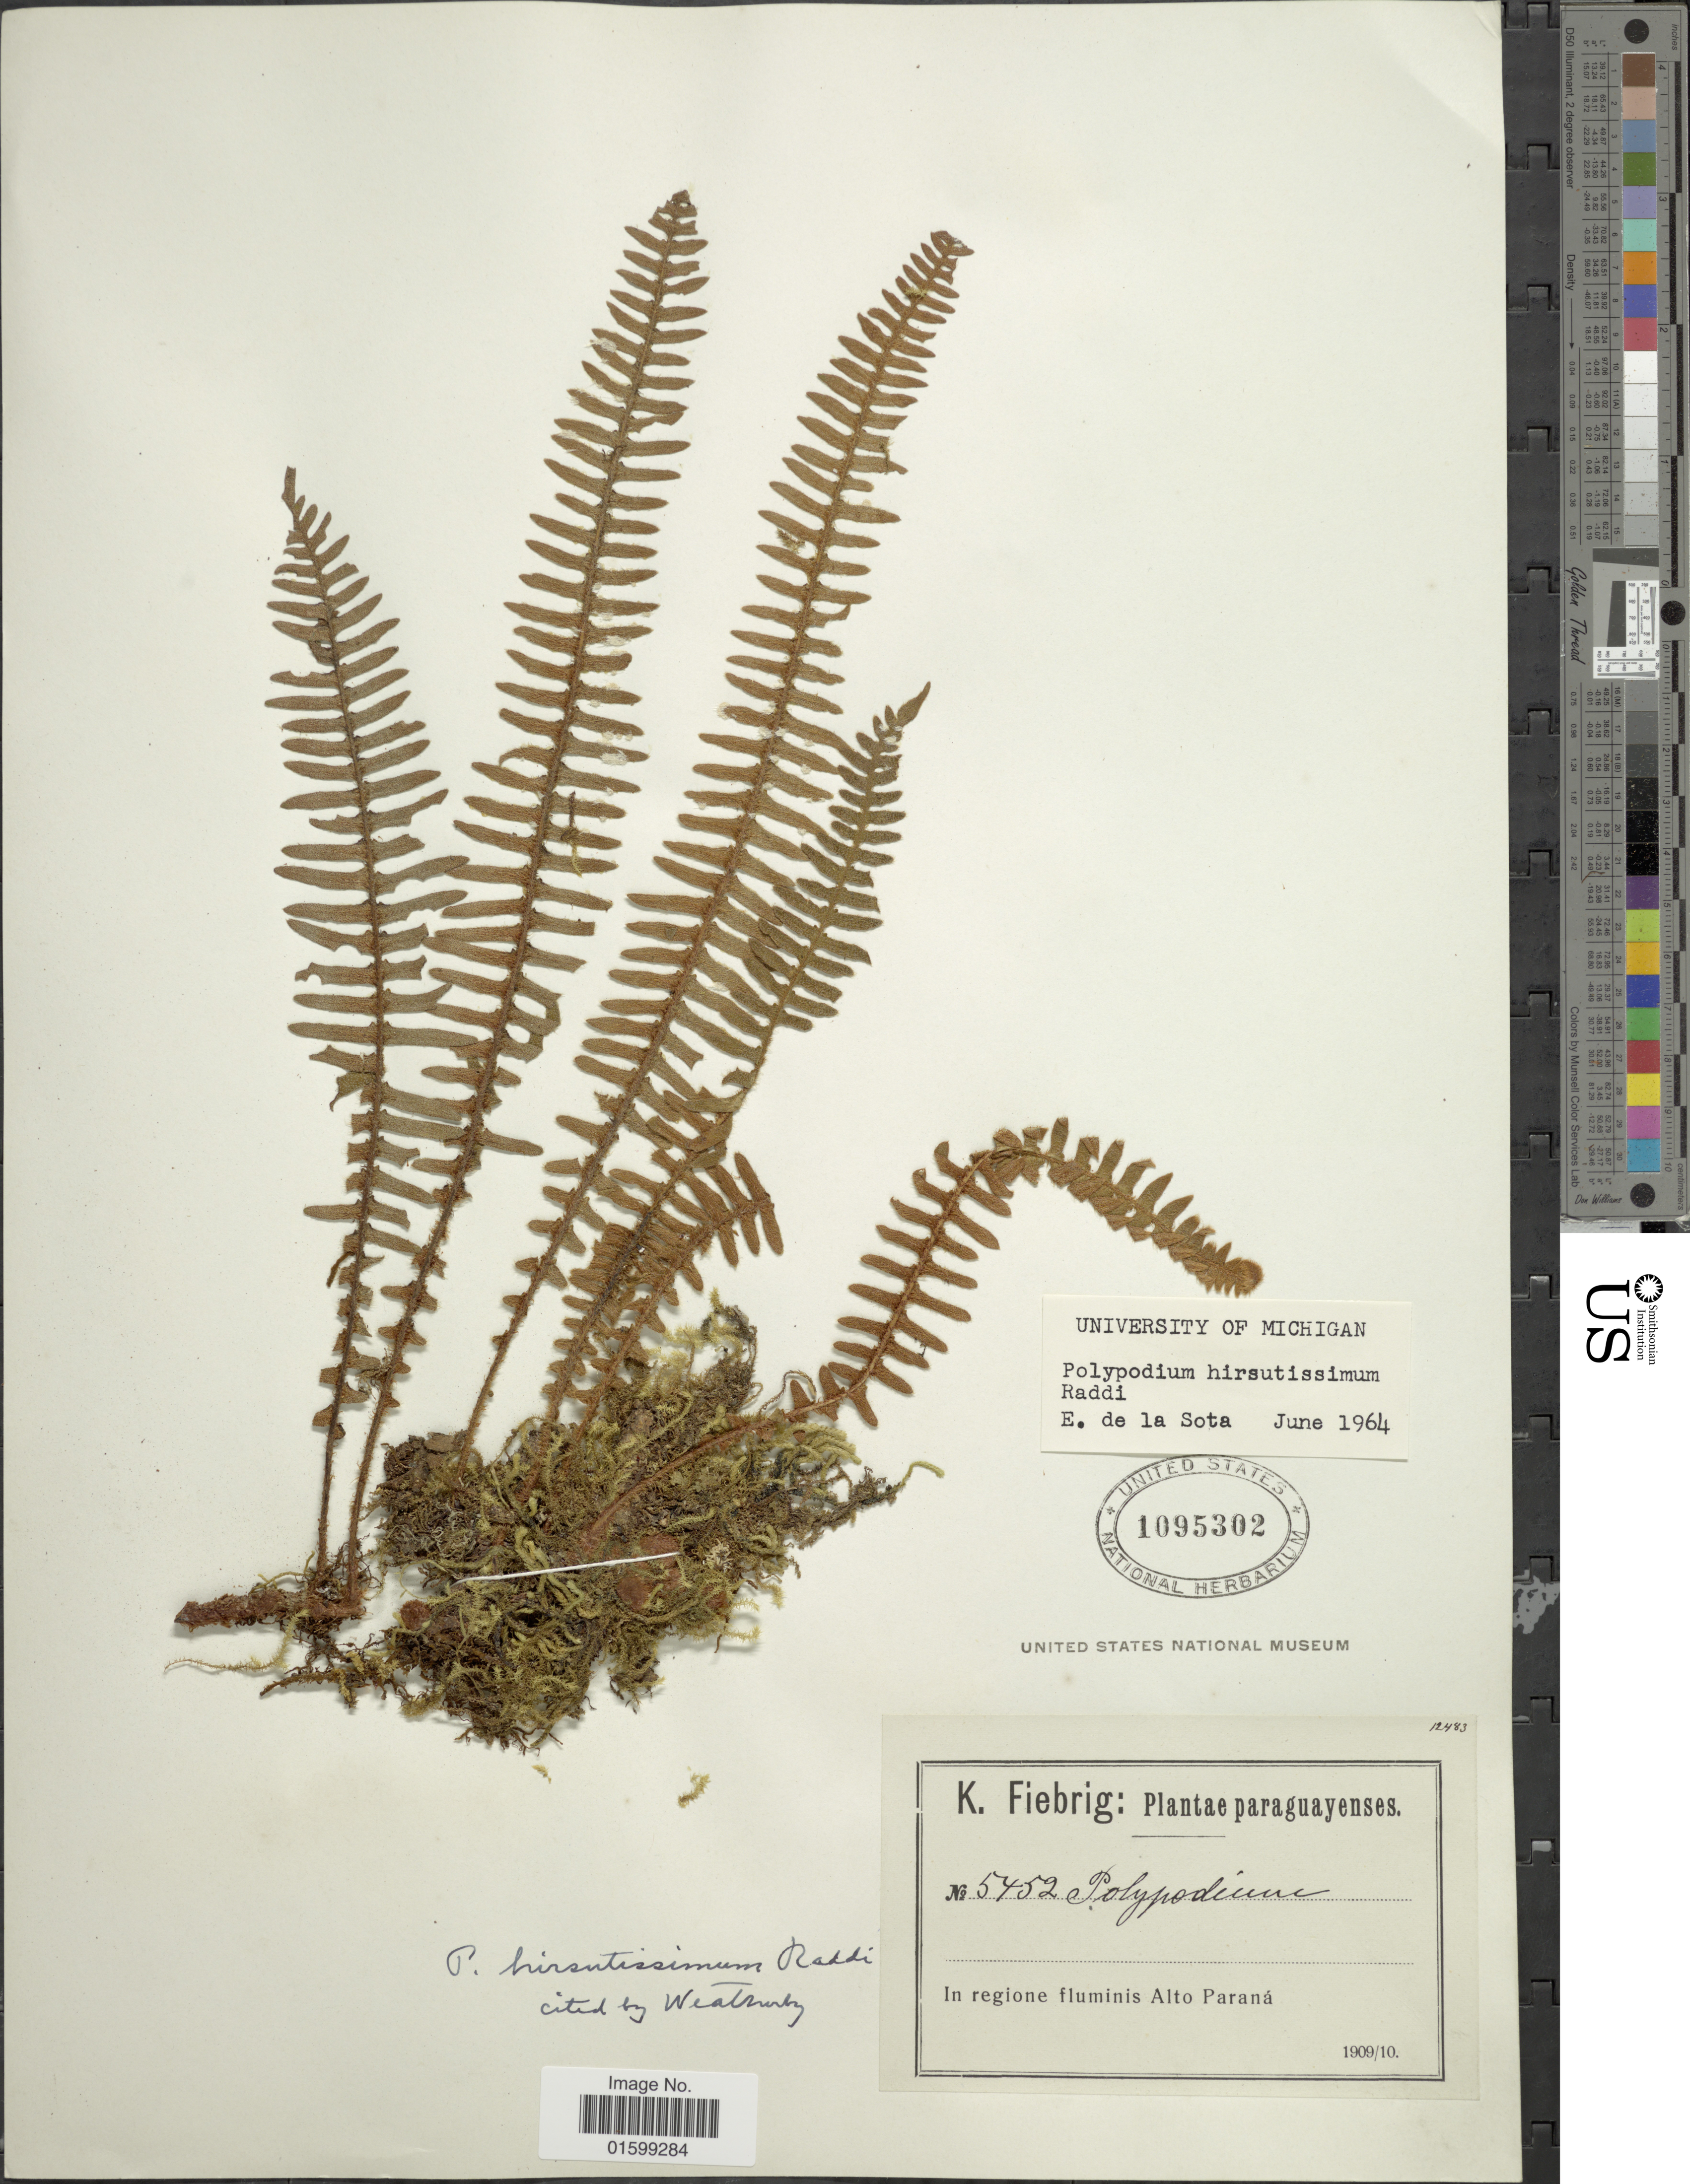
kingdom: Plantae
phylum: Tracheophyta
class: Polypodiopsida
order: Polypodiales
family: Polypodiaceae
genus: Pleopeltis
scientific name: Pleopeltis hirsutissima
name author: (Raddi) de la Sota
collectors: K. Fiebrig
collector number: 5452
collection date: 1909/1910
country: Paraguay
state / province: Alto Parana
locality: In regione fluminis Alto Paraná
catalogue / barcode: US 1095302